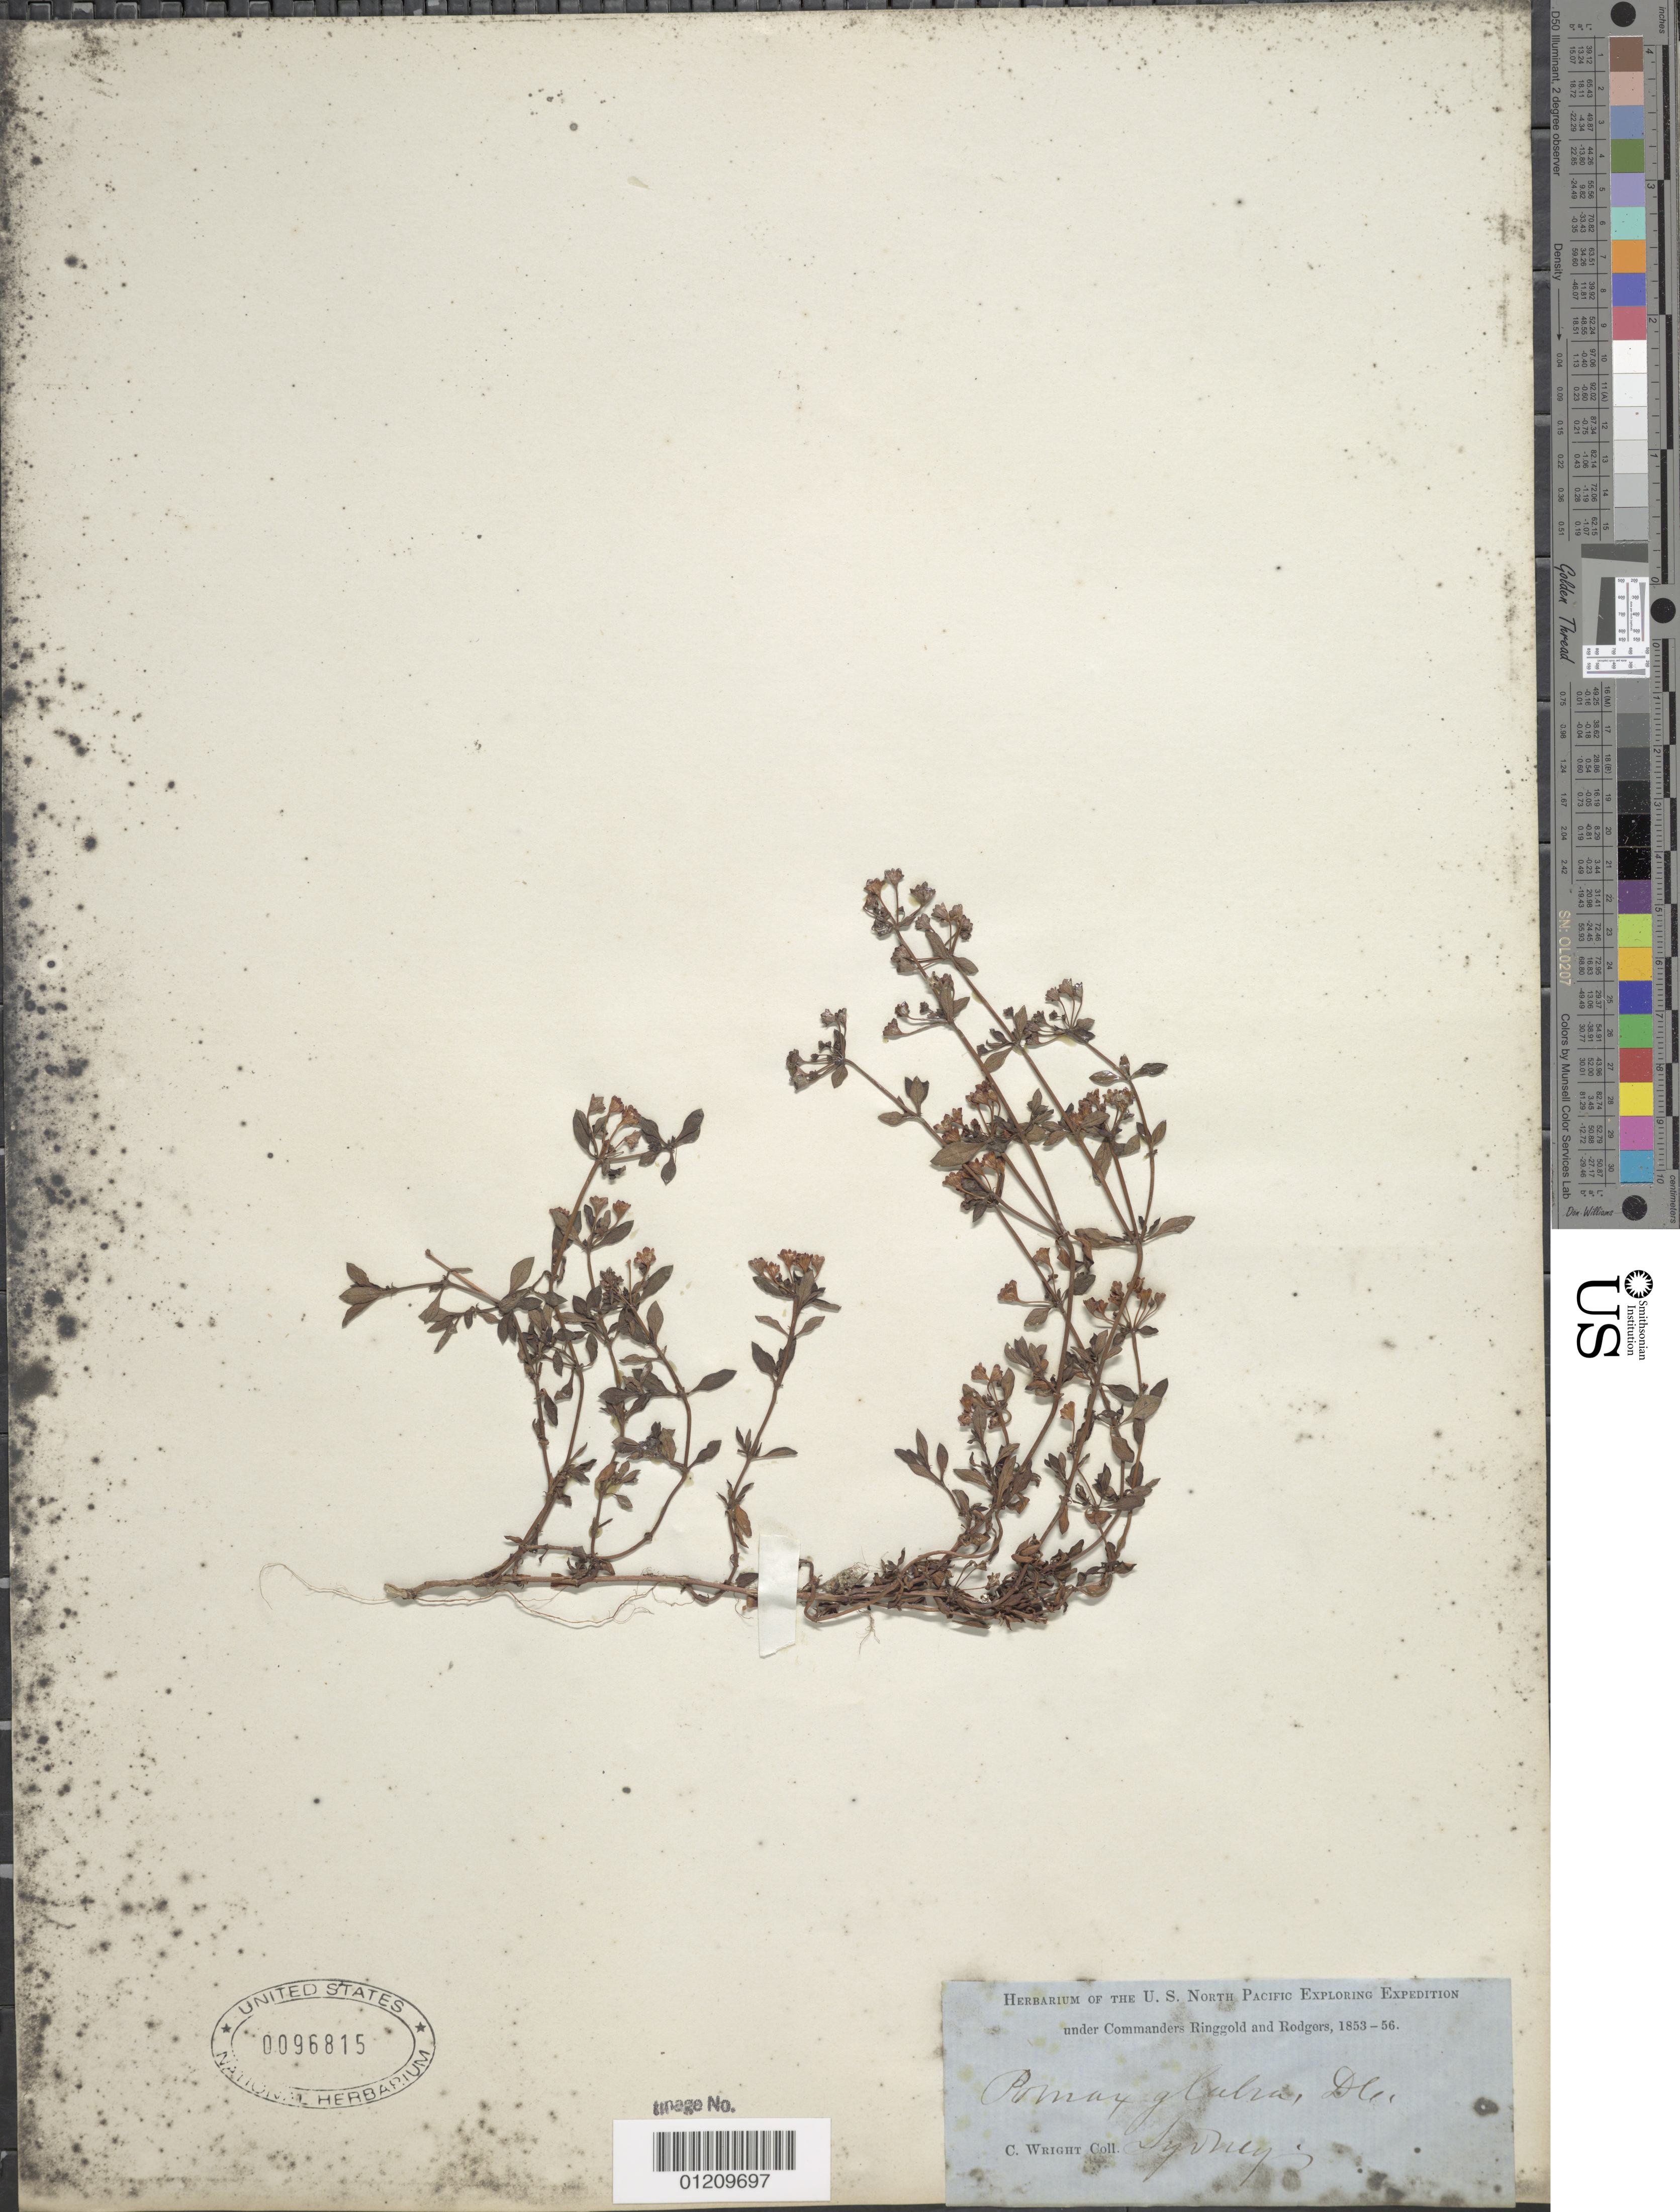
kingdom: Plantae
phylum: Tracheophyta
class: Magnoliopsida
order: Gentianales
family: Rubiaceae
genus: Pomax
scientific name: Pomax glabra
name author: DC.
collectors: C. Wright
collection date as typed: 1853 to -- -- 1856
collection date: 1853/1856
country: Australia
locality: Sydney.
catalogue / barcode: US 96815